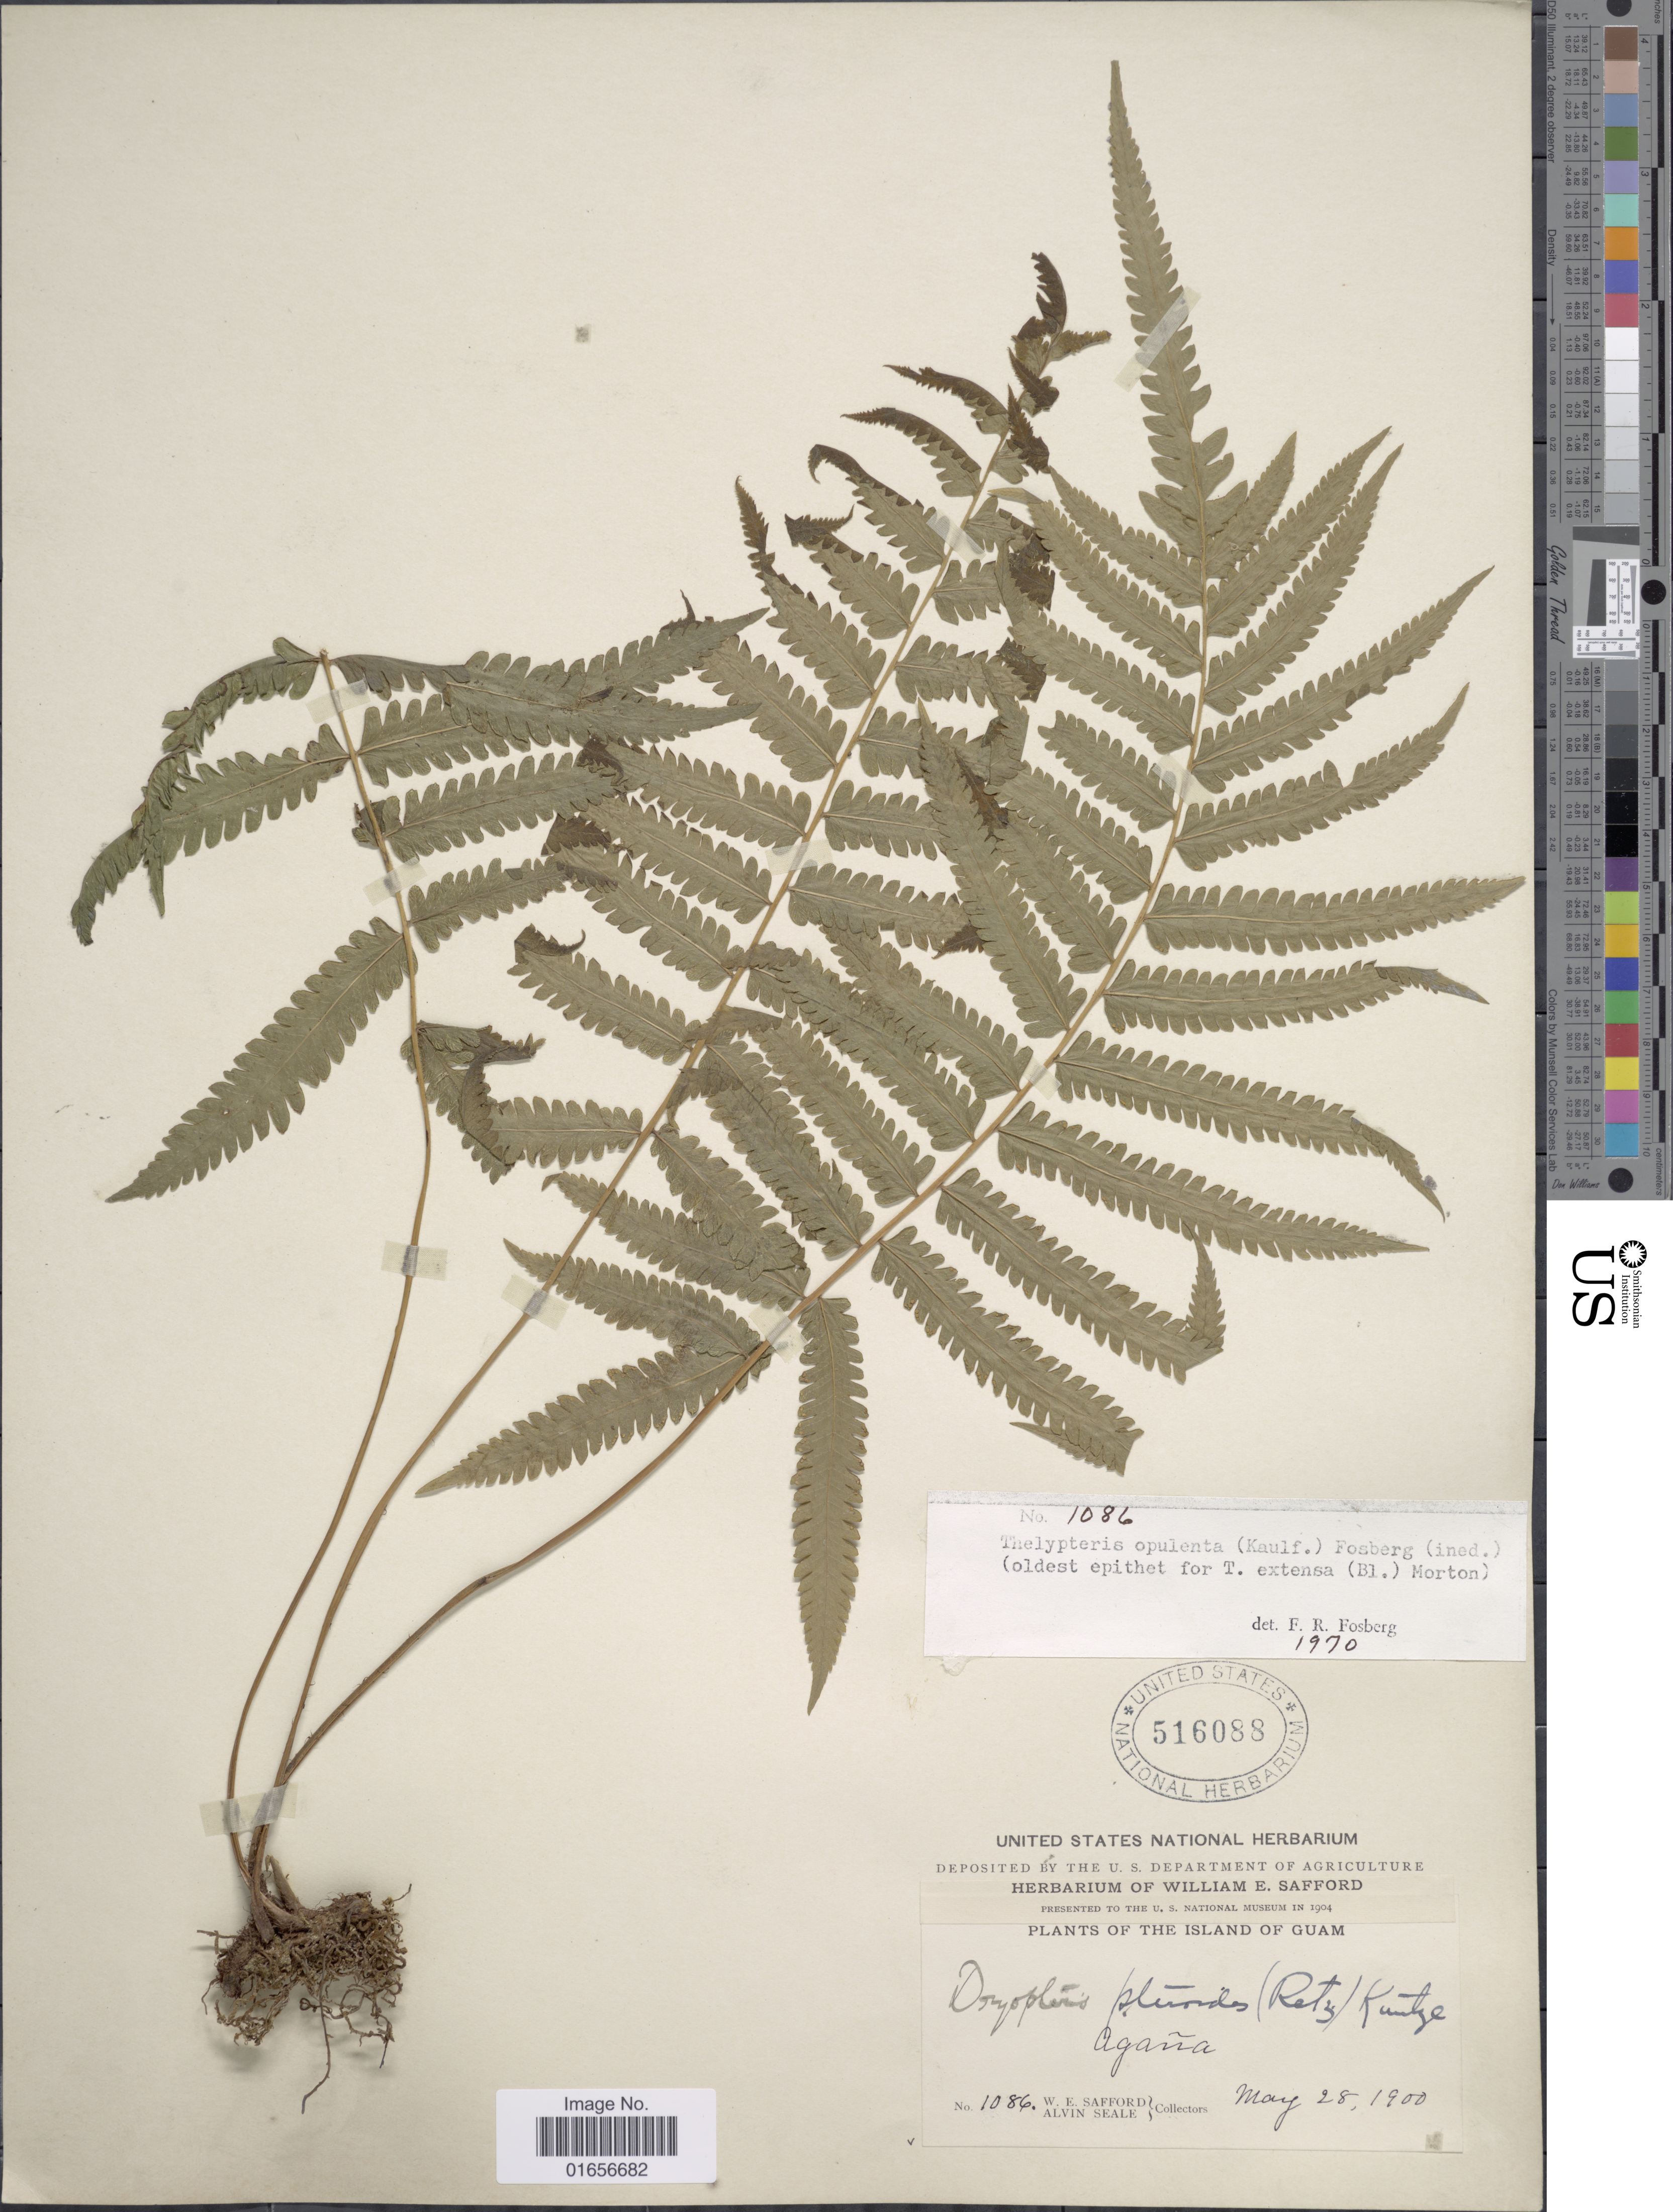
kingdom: Plantae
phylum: Tracheophyta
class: Polypodiopsida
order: Polypodiales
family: Thelypteridaceae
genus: Amphineuron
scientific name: Amphineuron opulentum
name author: (Kaulf.) Holttum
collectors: W. E. Safford & A. Seale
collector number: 1086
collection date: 1900-05-28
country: Guam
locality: The Island of Guam, Agaña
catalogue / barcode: US 516088